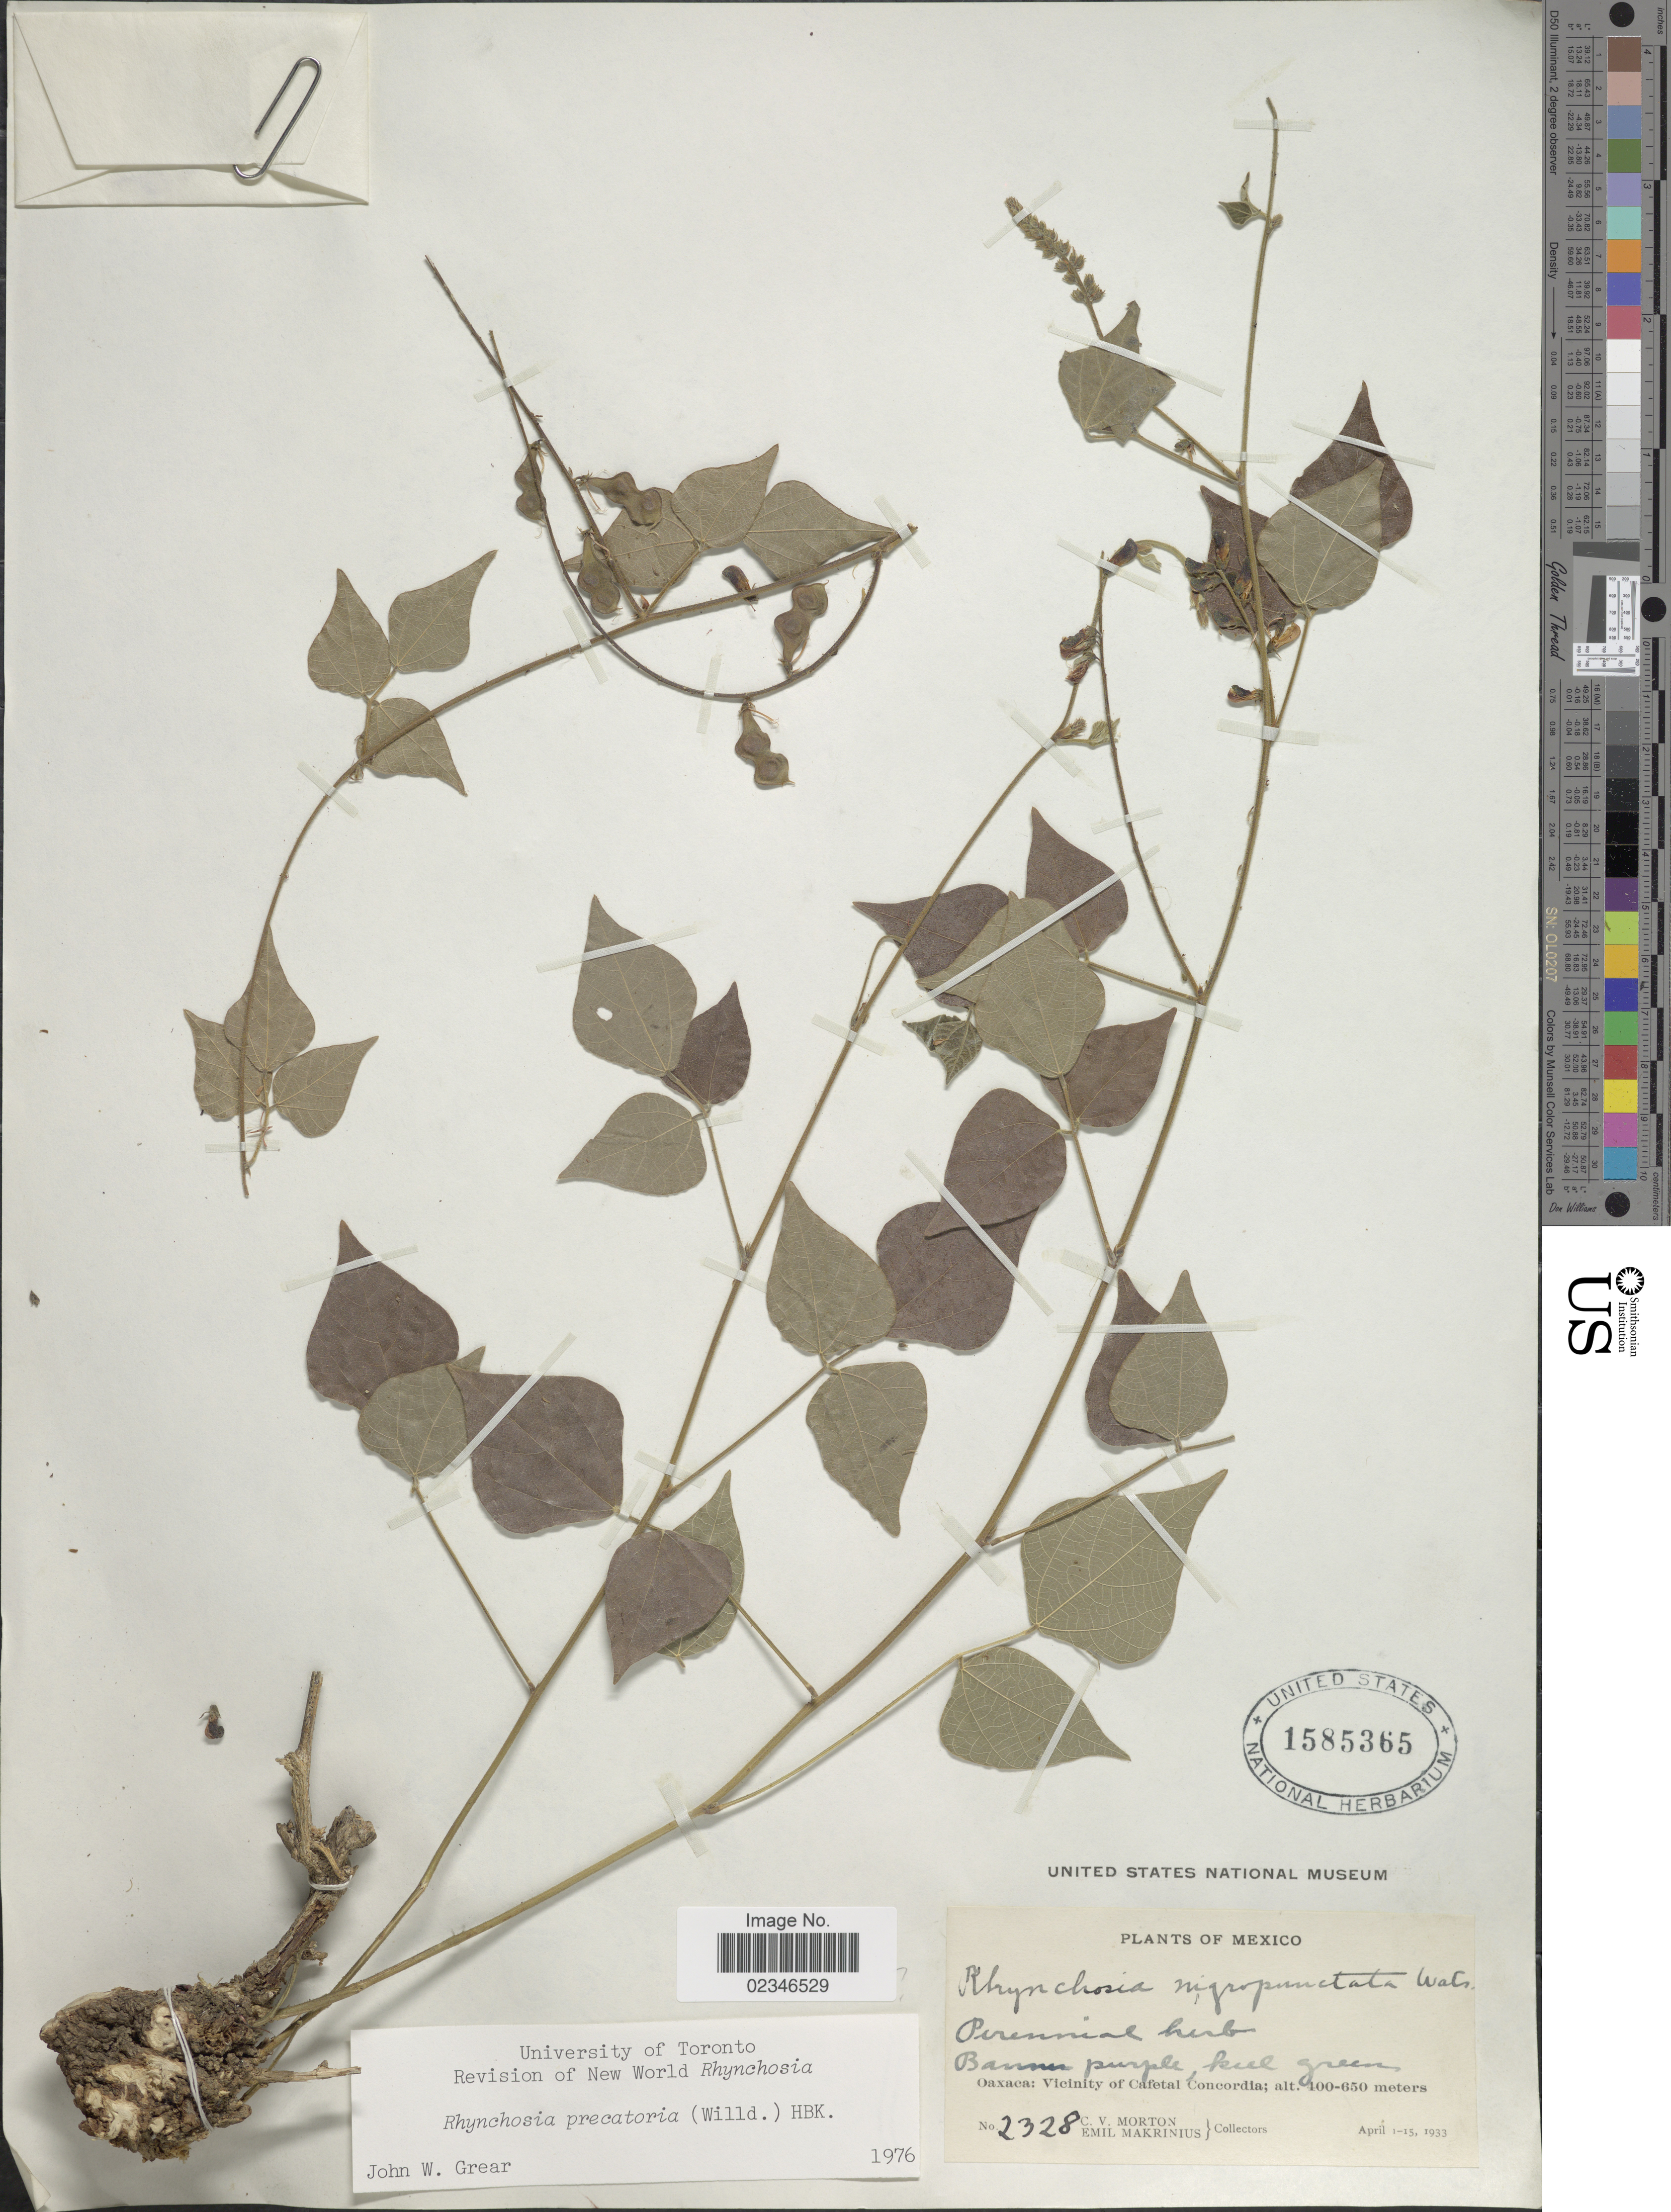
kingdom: Plantae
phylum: Tracheophyta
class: Magnoliopsida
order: Fabales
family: Fabaceae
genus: Rhynchosia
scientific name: Rhynchosia precatoria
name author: (Willd.) DC.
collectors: C. V. Morton & E. Makrinius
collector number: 2328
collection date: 1933-04-01/1933-04-15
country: Mexico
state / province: Oaxaca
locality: Oaxaca: Vicinity of Cafetal Concordia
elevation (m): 400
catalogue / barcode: US 1585365